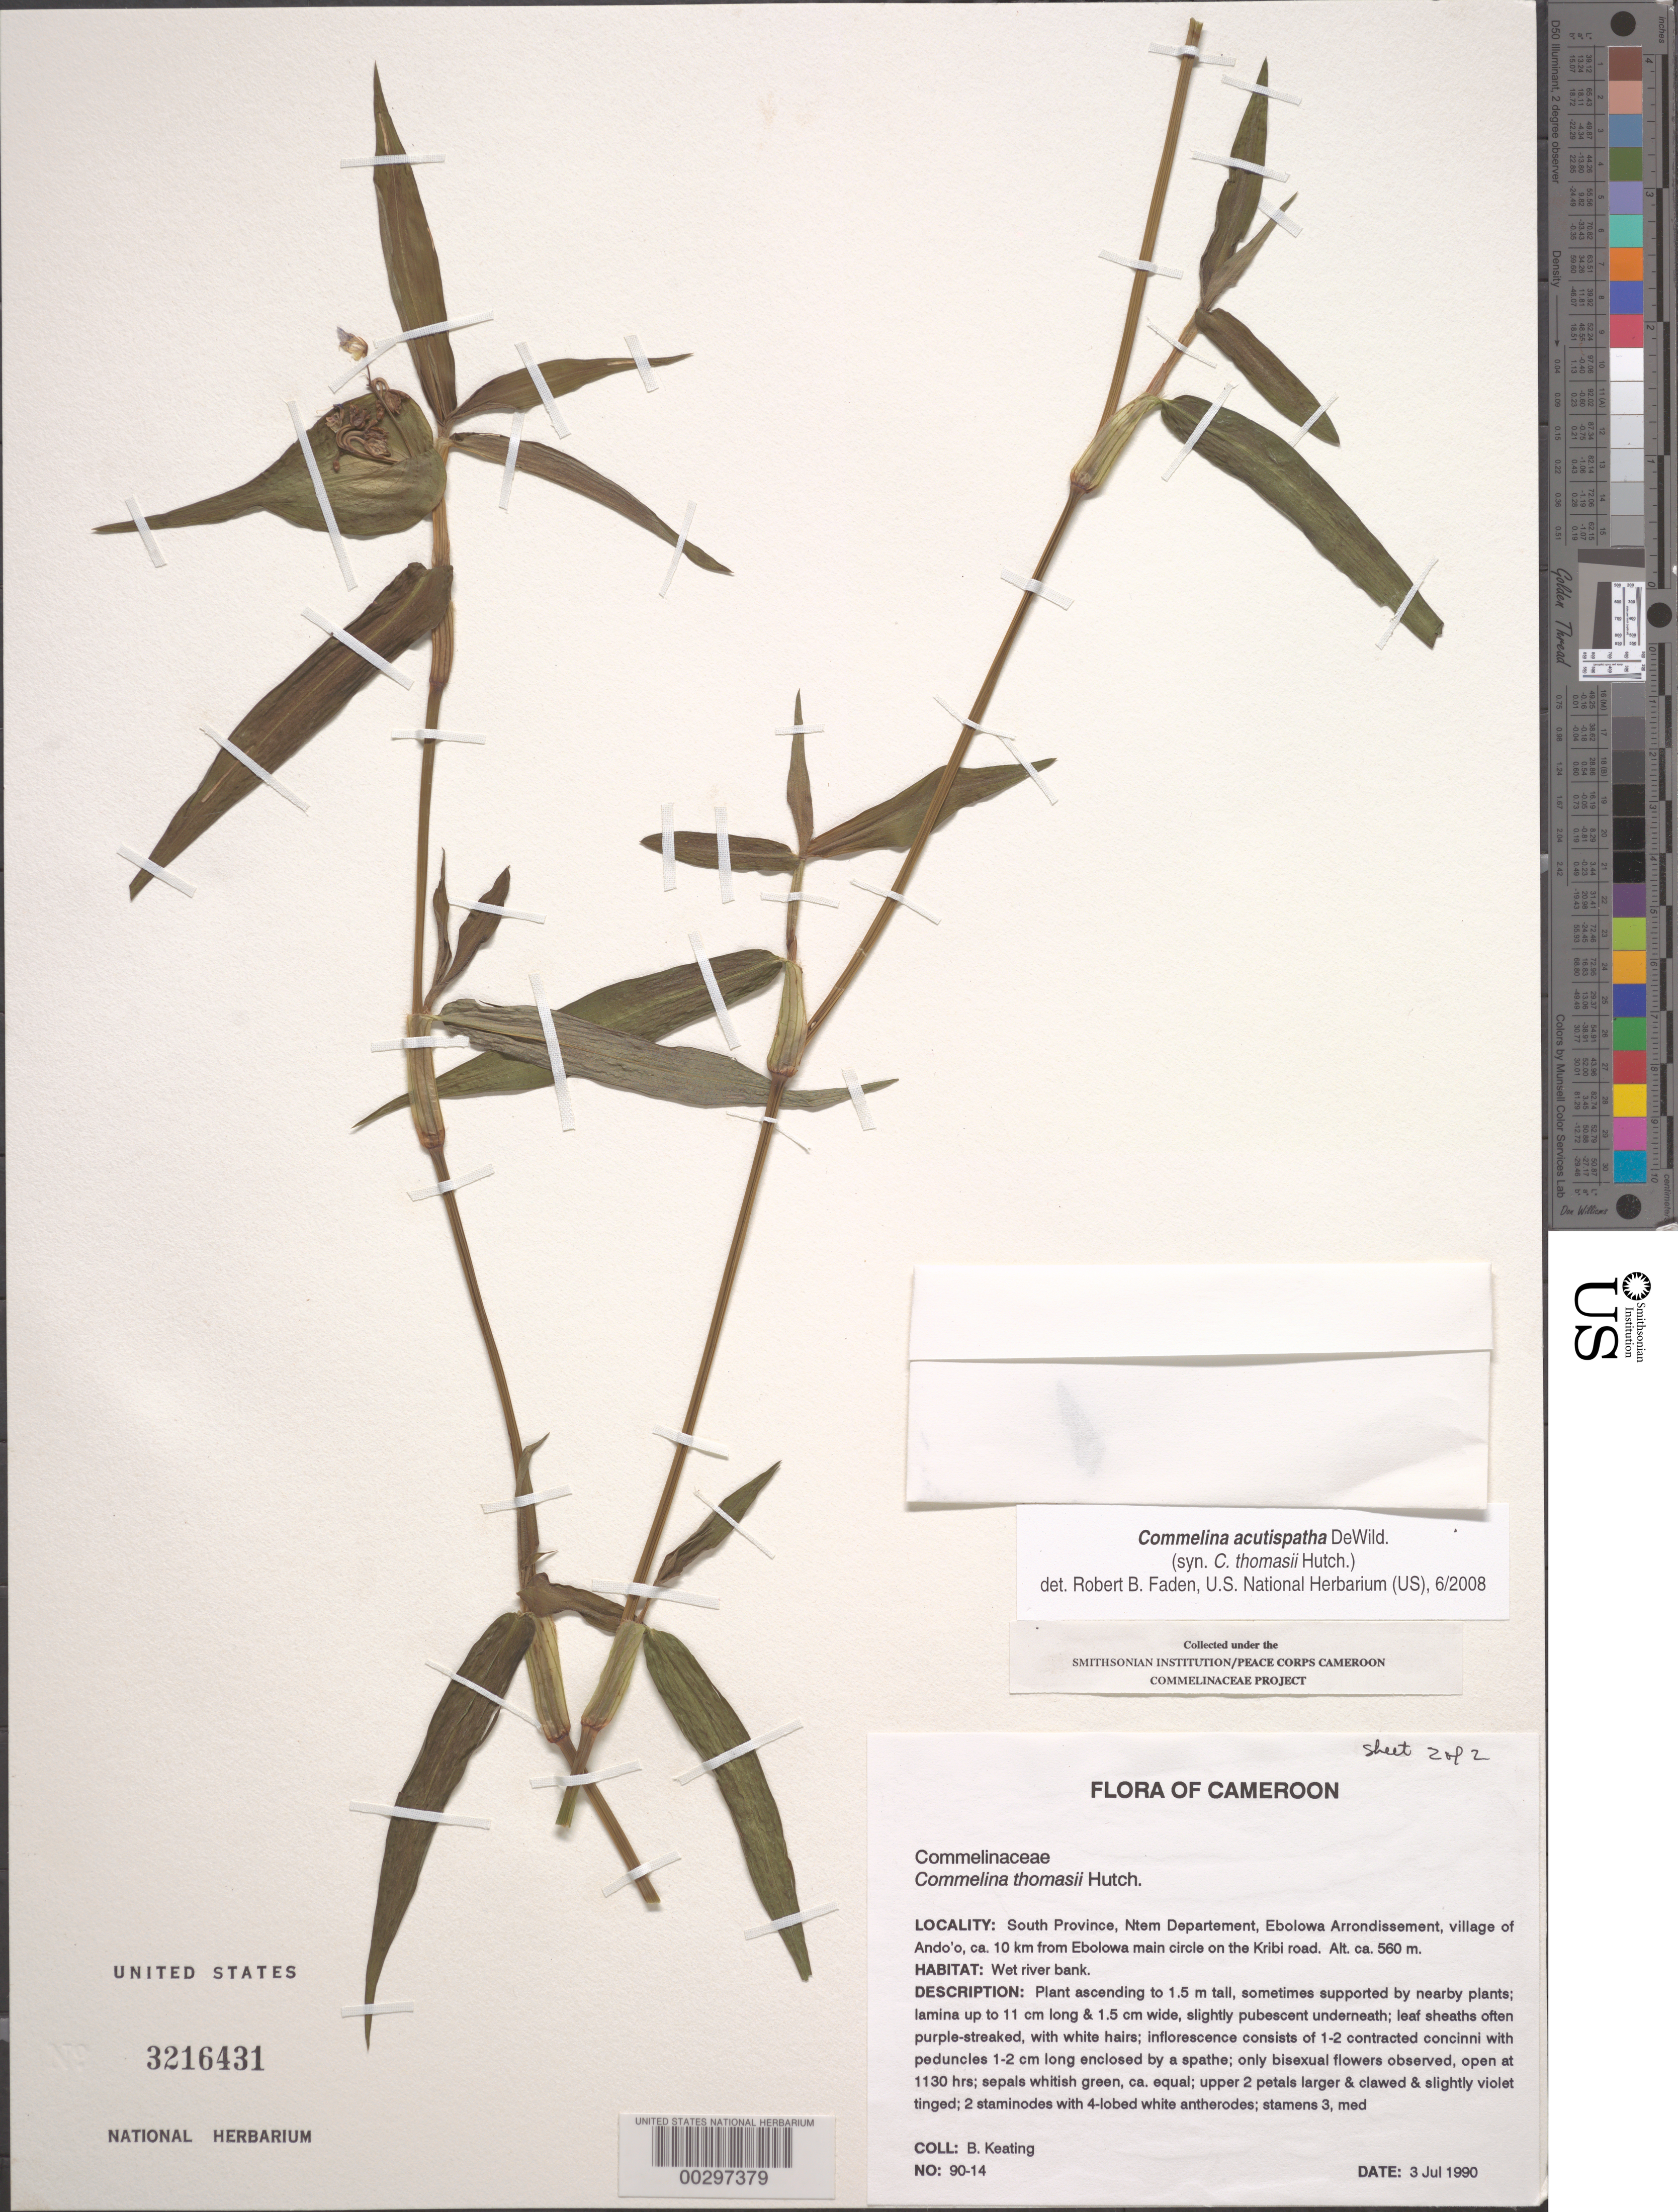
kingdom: Plantae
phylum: Tracheophyta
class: Liliopsida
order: Commelinales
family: Commelinaceae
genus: Commelina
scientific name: Commelina acutispatha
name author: De Wild.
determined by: Faden, Robert B., (US), Smithsonian Institution - National Museum of Natural History (UNITED STATES)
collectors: B. Keating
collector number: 90-14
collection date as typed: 03 Jul 1990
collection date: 1990-07-03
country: Cameroon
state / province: Sud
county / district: Ntem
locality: Ntem, ebolowa, arrondissement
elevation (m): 560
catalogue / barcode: US 3216431